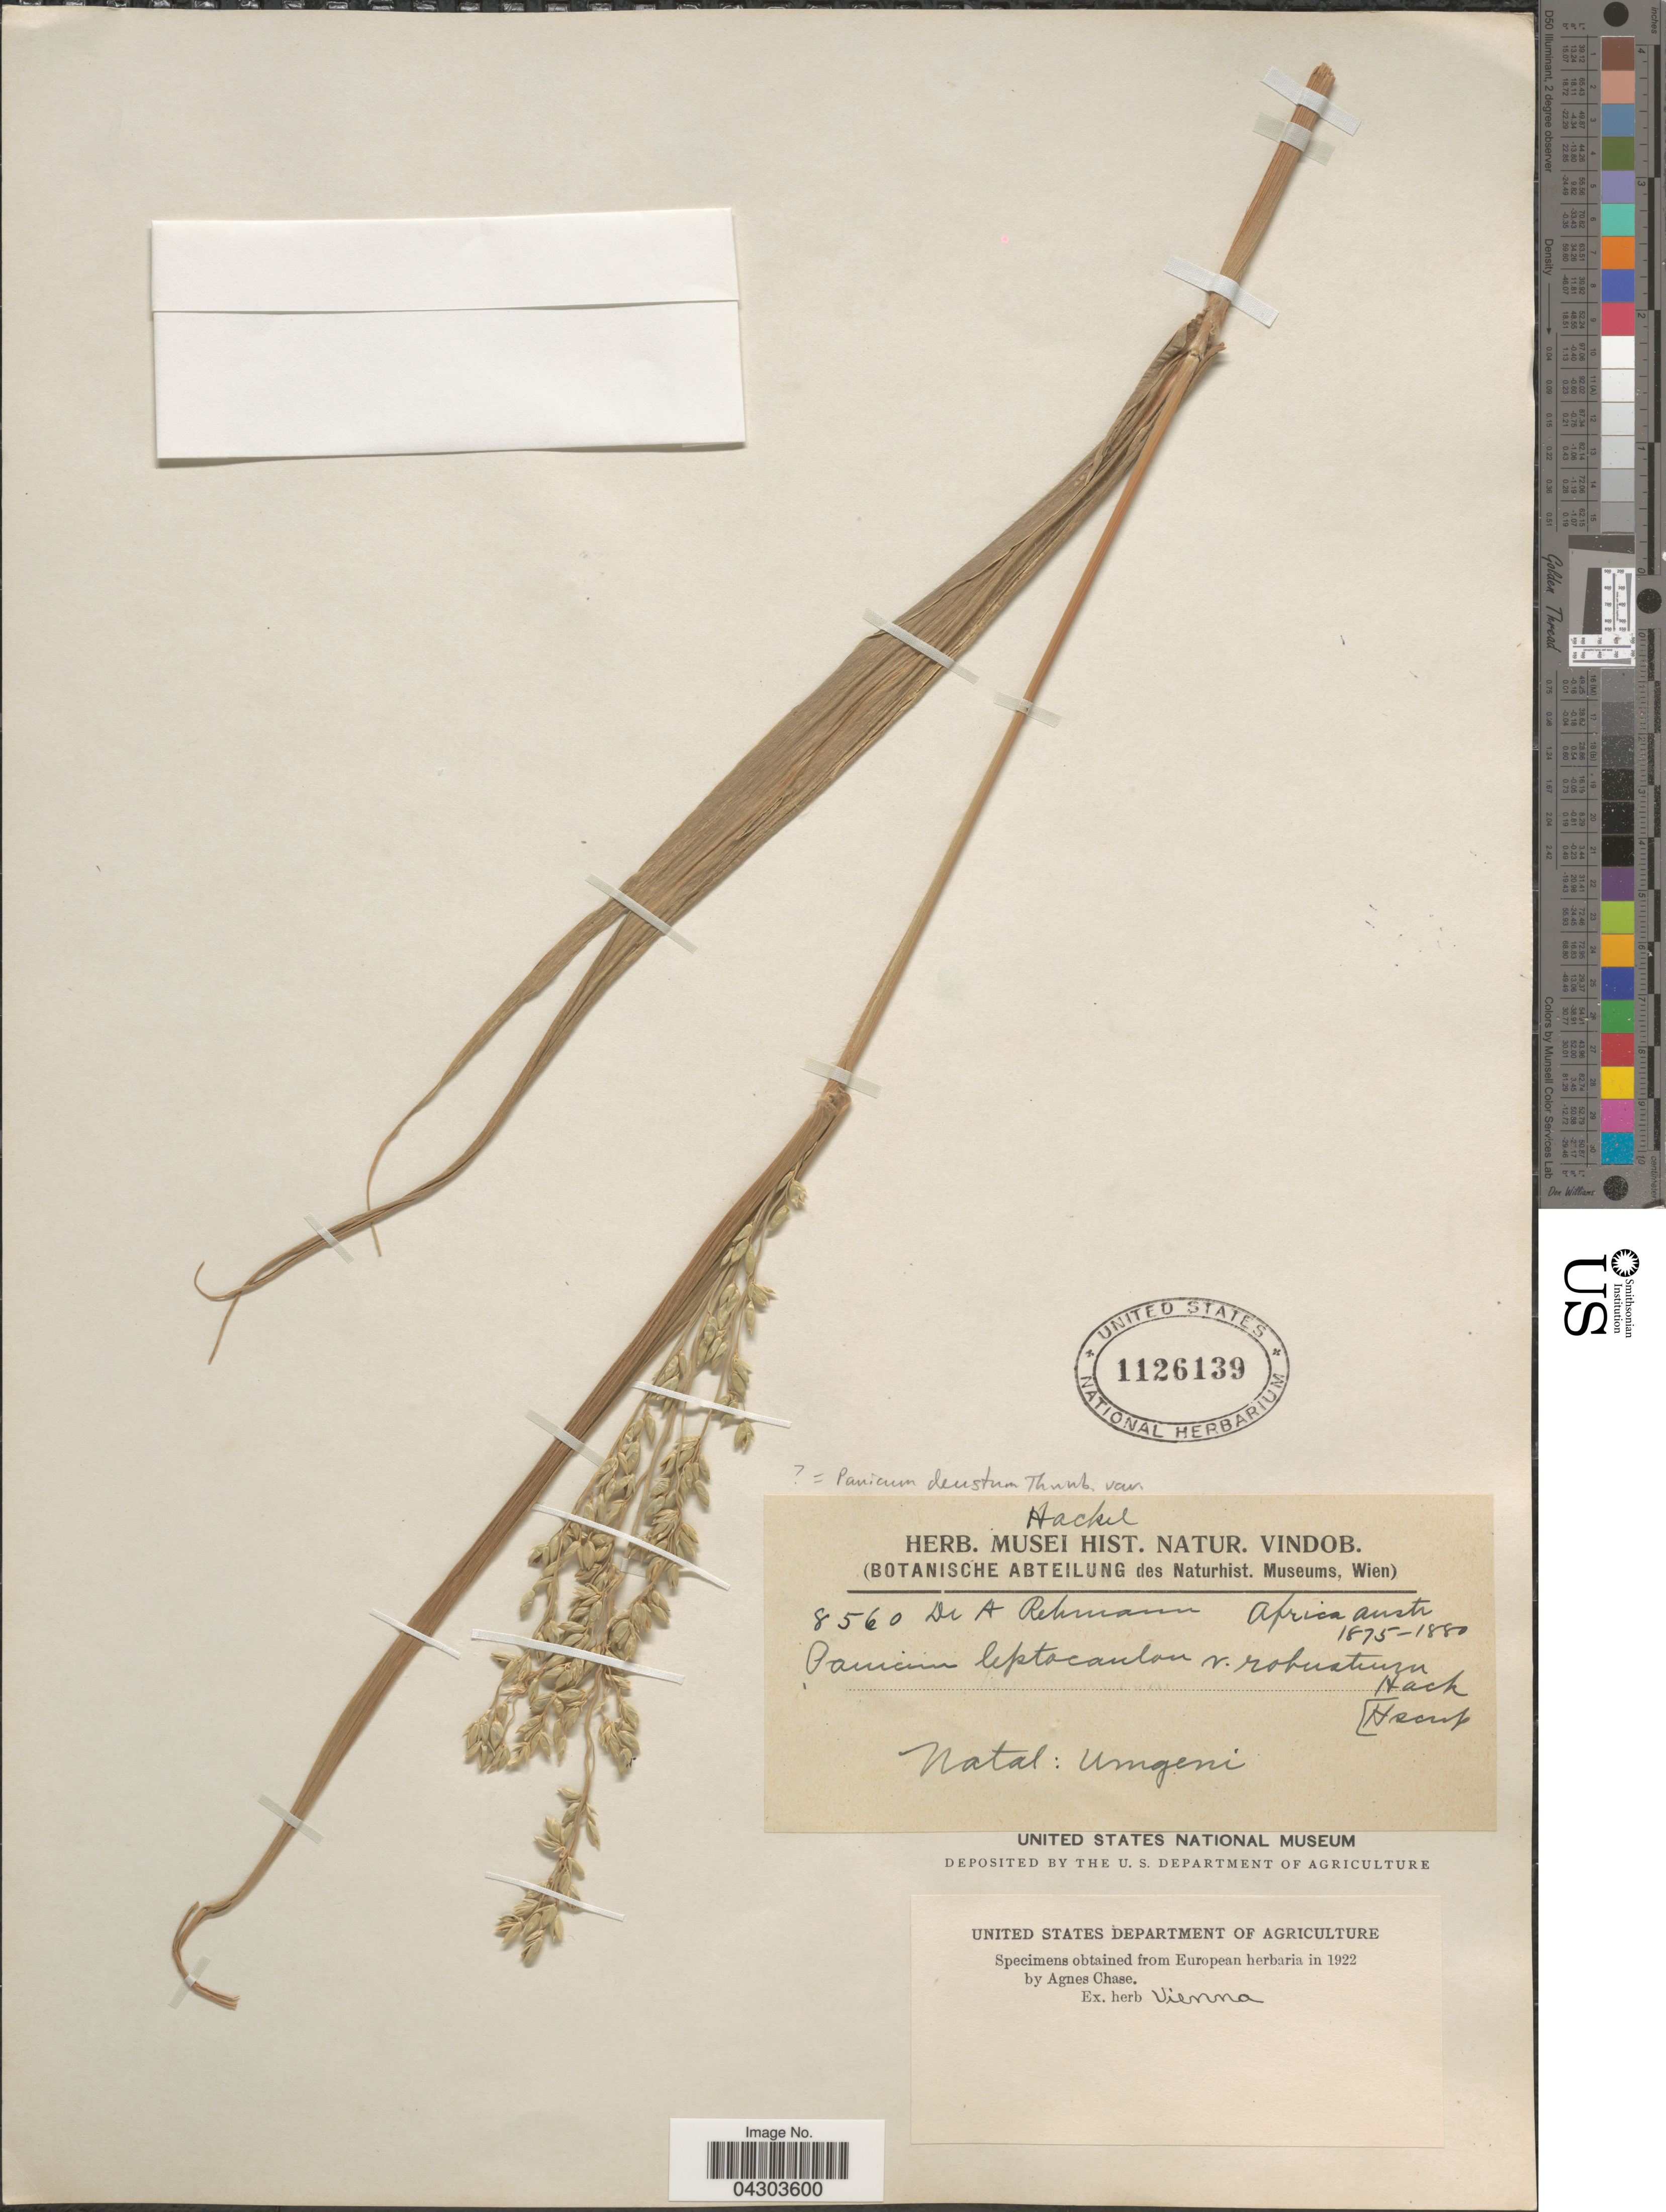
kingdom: Plantae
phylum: Tracheophyta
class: Liliopsida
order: Poales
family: Poaceae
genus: Panicum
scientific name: Panicum deustum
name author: Thunb.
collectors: A. Rehmann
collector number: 8560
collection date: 1875/1880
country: South Africa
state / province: KwaZulu-Natal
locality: Africa austr. Natal: Umgeni.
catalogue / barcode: US 1126139